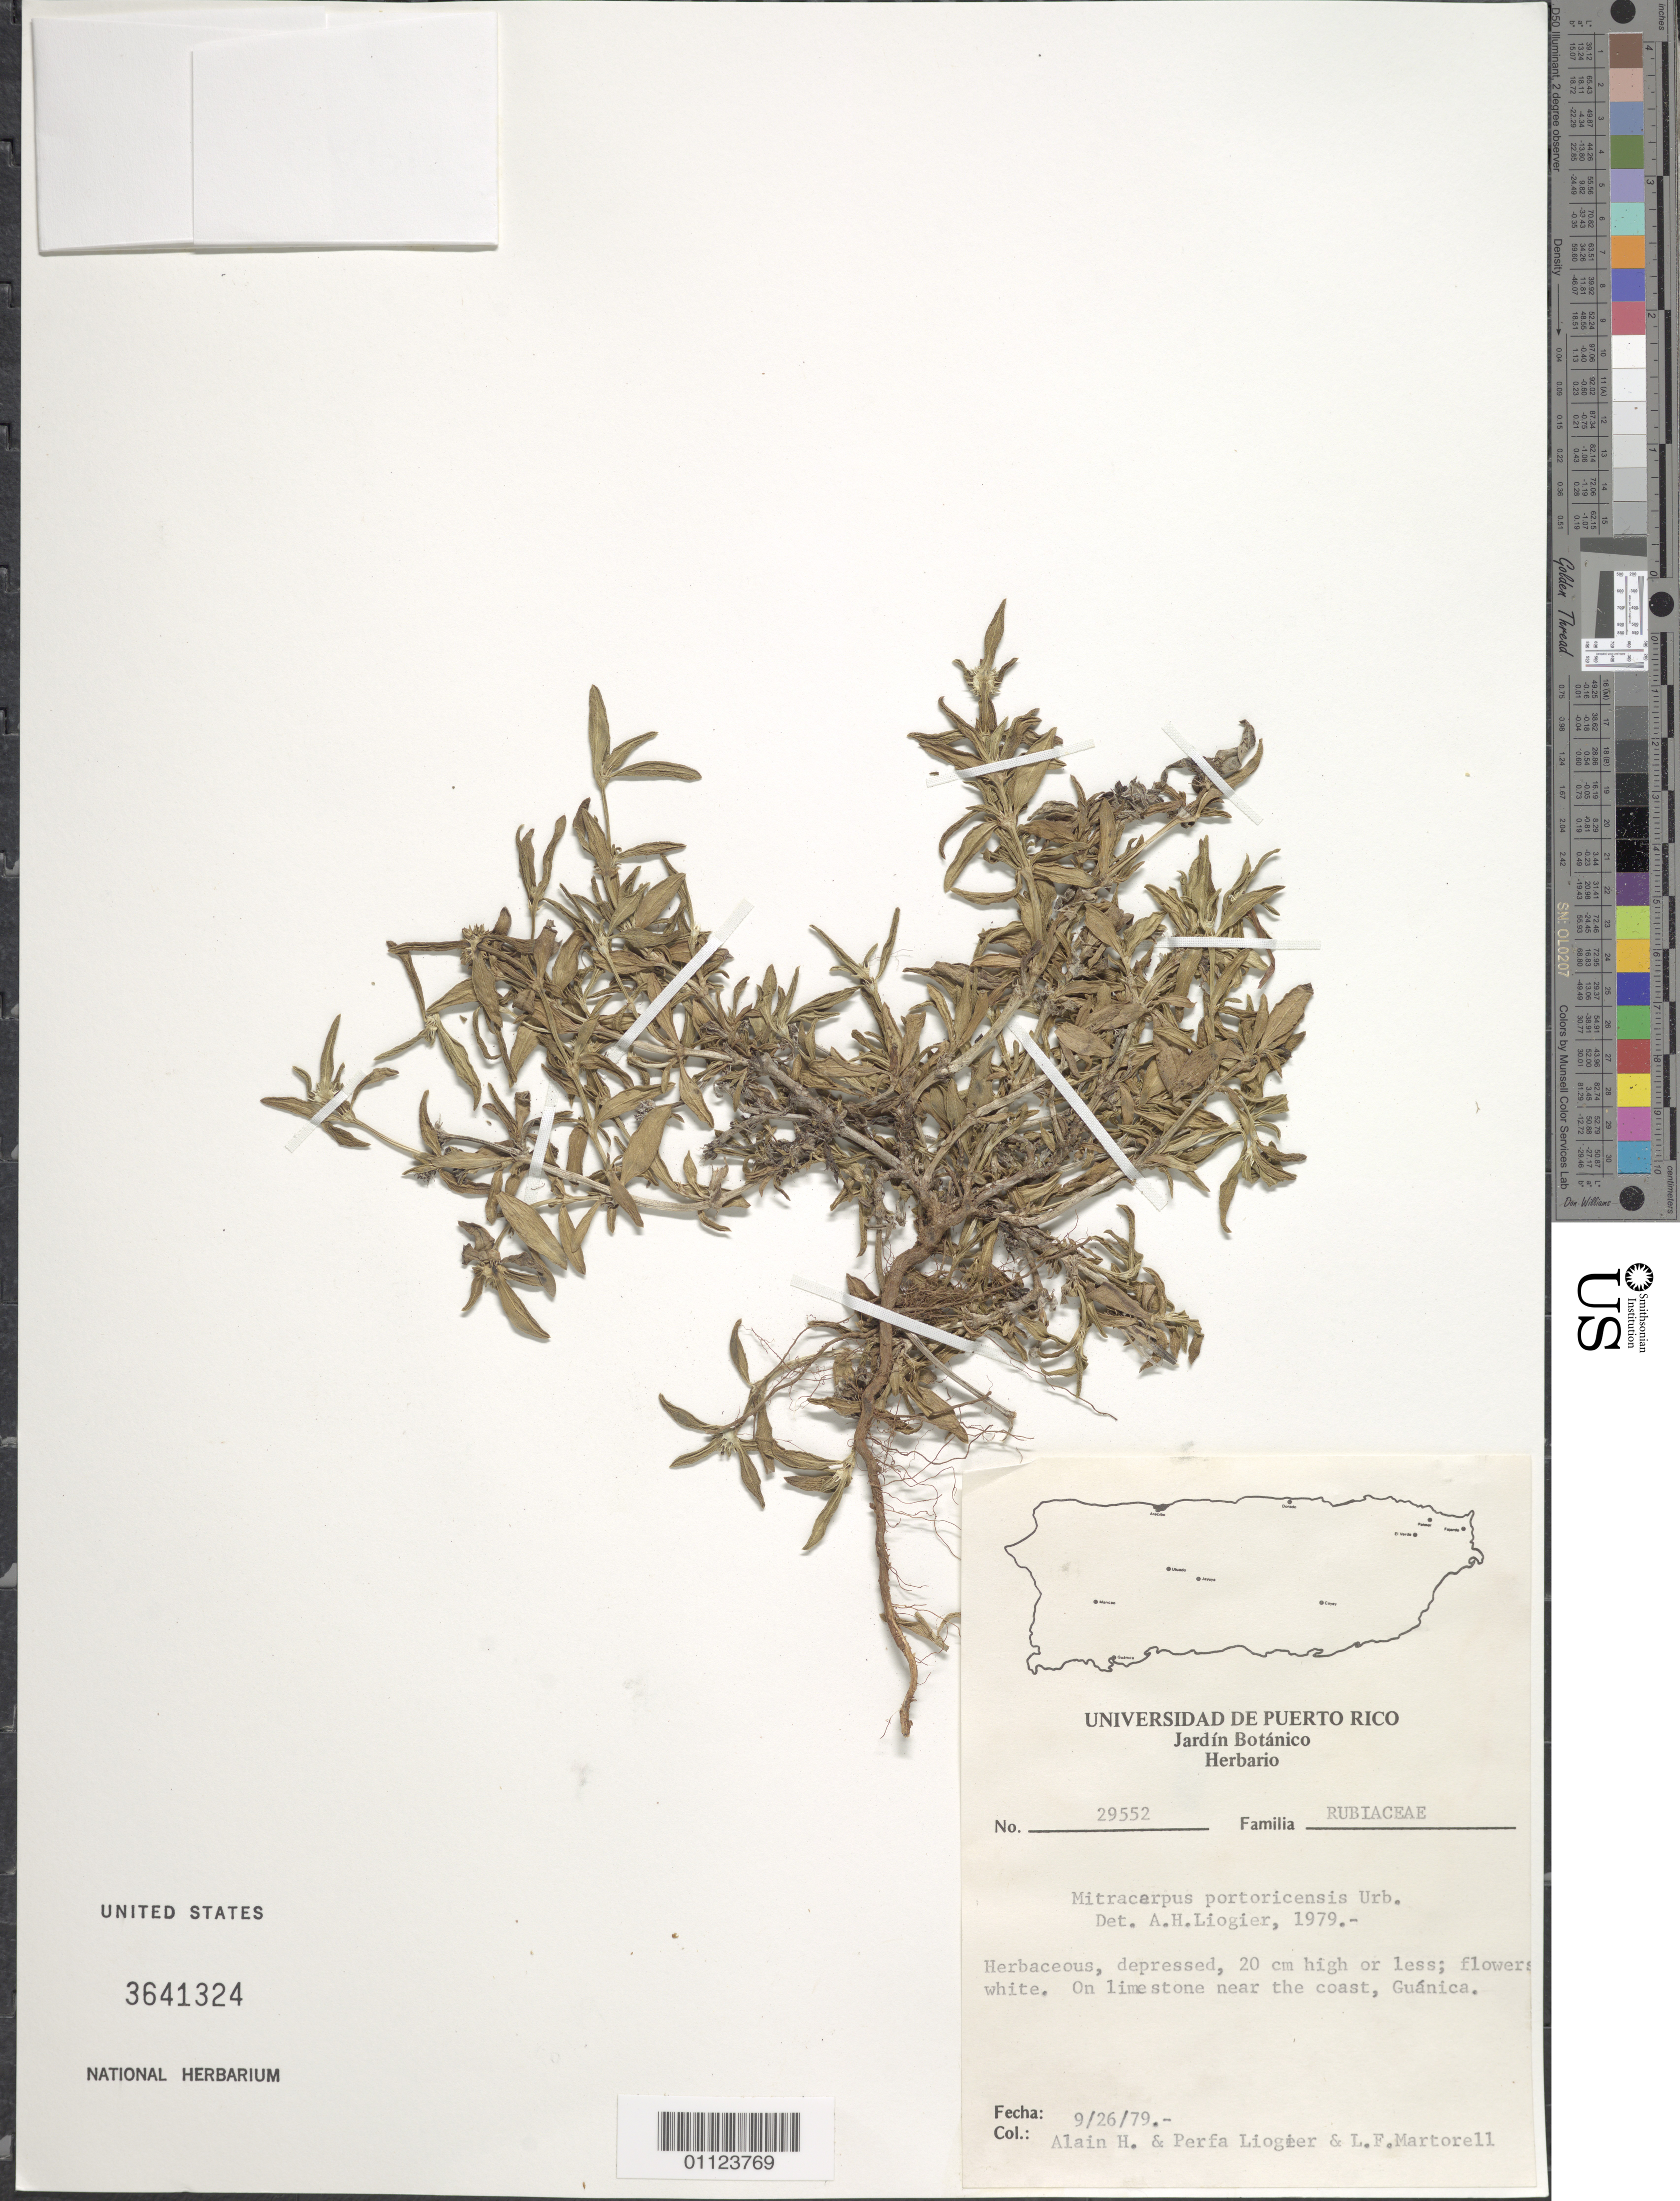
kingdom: Plantae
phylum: Tracheophyta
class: Magnoliopsida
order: Gentianales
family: Rubiaceae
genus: Mitracarpus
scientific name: Mitracarpus portoricensis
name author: (Urb.) Urb.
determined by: Liogier, Alain H.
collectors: A. H. Liogier, M. P. Liogier & L. Martorell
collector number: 29552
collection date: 1979-09-26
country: Puerto Rico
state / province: Guánica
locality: Guánica.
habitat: On limestone near the coast.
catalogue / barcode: US 3641324